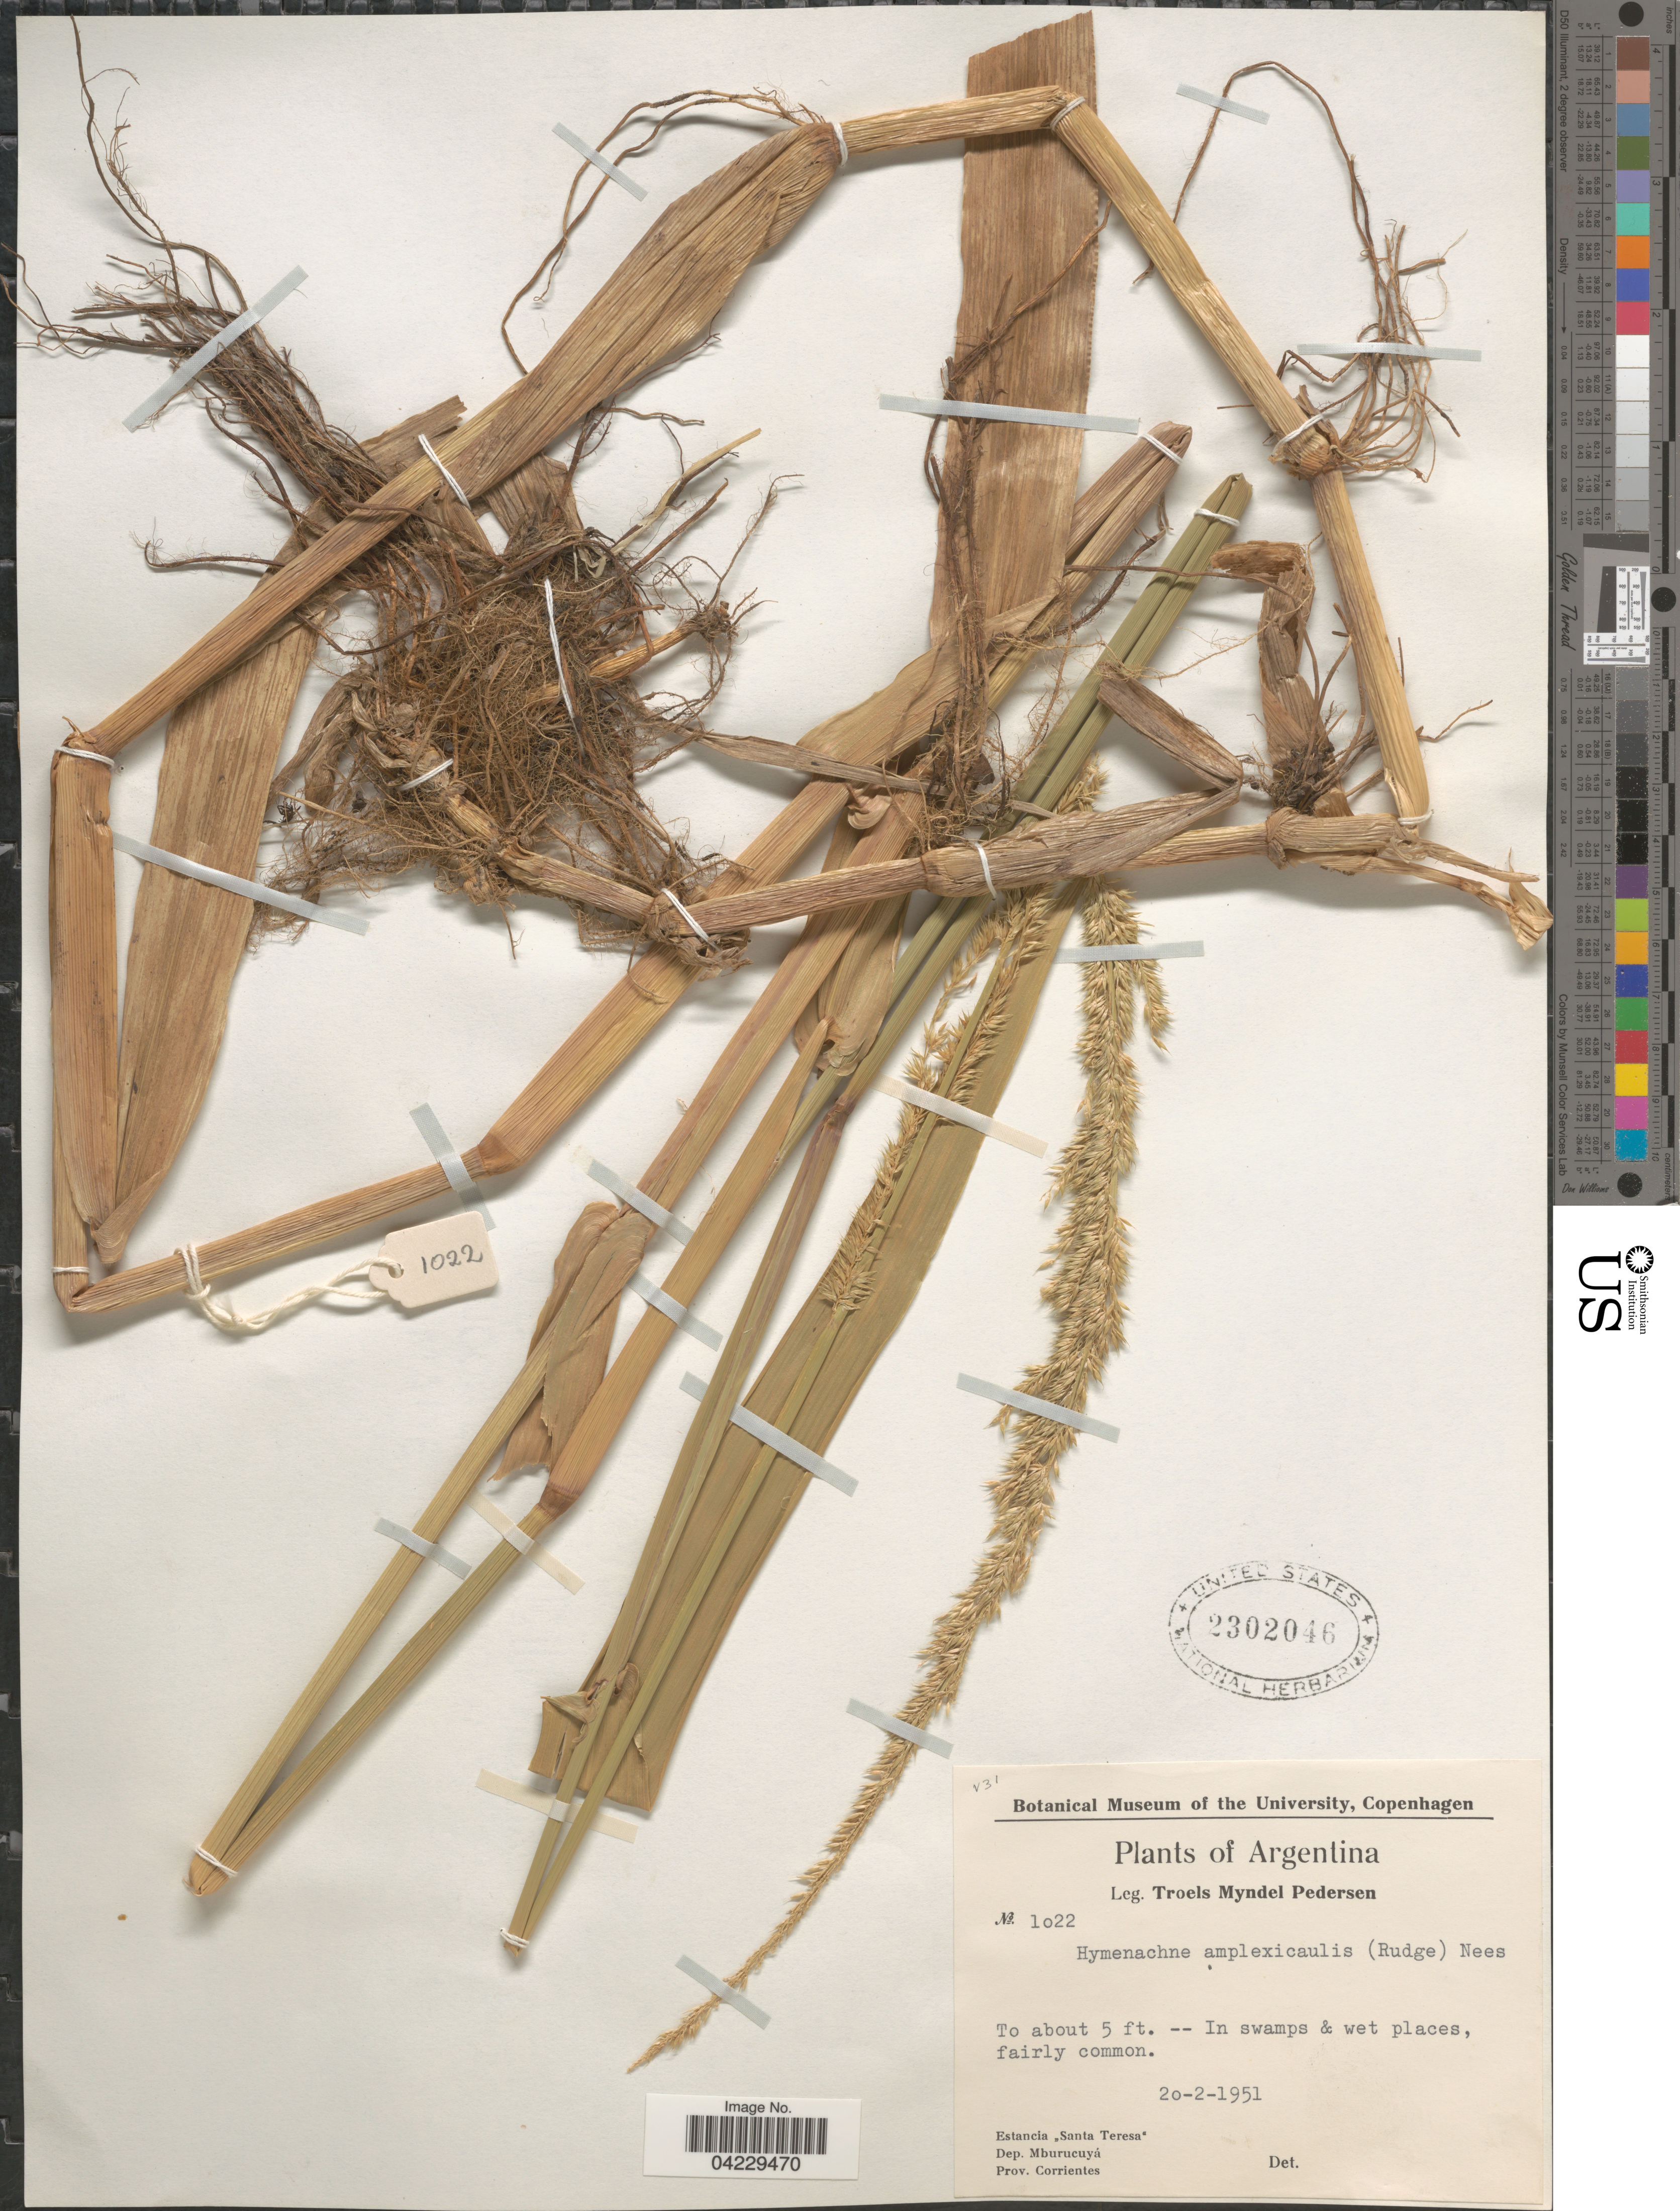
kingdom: Plantae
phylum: Tracheophyta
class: Liliopsida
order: Poales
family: Poaceae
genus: Hymenachne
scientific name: Hymenachne amplexicaulis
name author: (Rudge) Nees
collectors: T. Pederson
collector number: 1022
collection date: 1951-02-20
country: Argentina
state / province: Corrientes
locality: Estancia "Santa Teresa". Dep. Mburucuyá.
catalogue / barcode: US 2302046